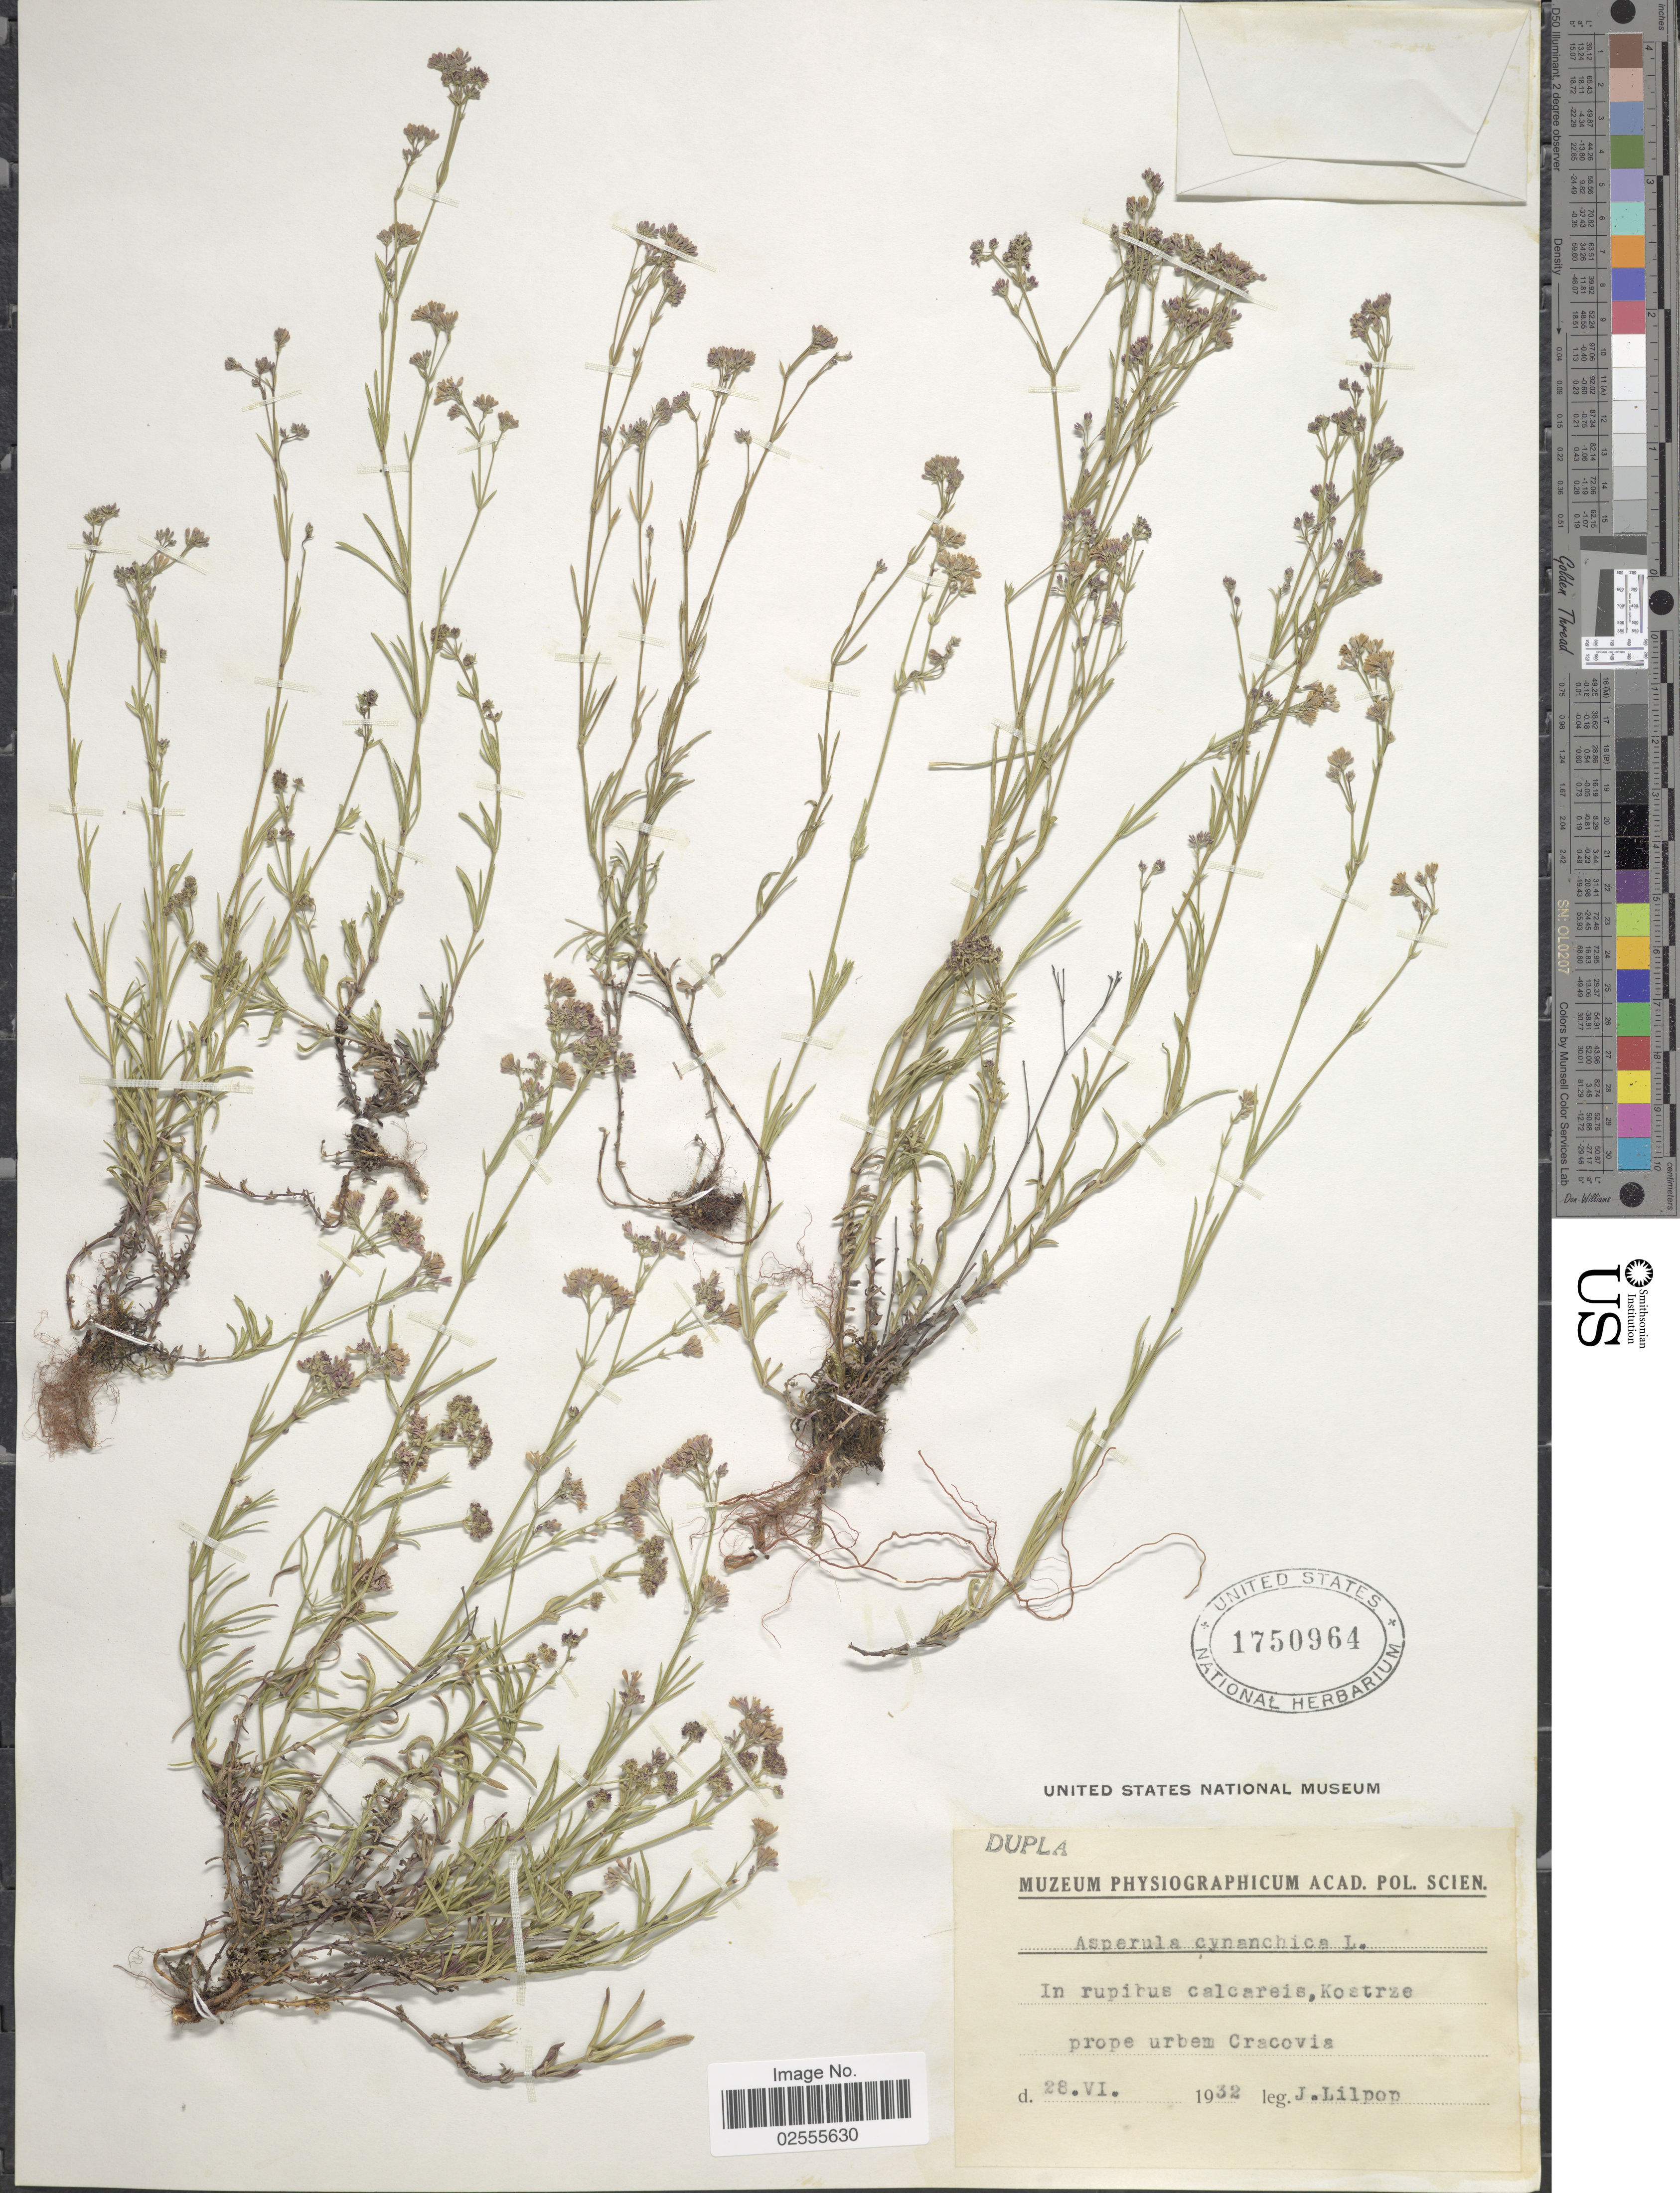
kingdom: Plantae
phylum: Tracheophyta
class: Magnoliopsida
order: Gentianales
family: Rubiaceae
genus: Asperula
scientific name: Asperula cynanchica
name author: L.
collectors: J. Lilpop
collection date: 1932-06-28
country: Poland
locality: In rupibus calcareis, Kostrze prope urbem Cracovia.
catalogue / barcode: US 1750964